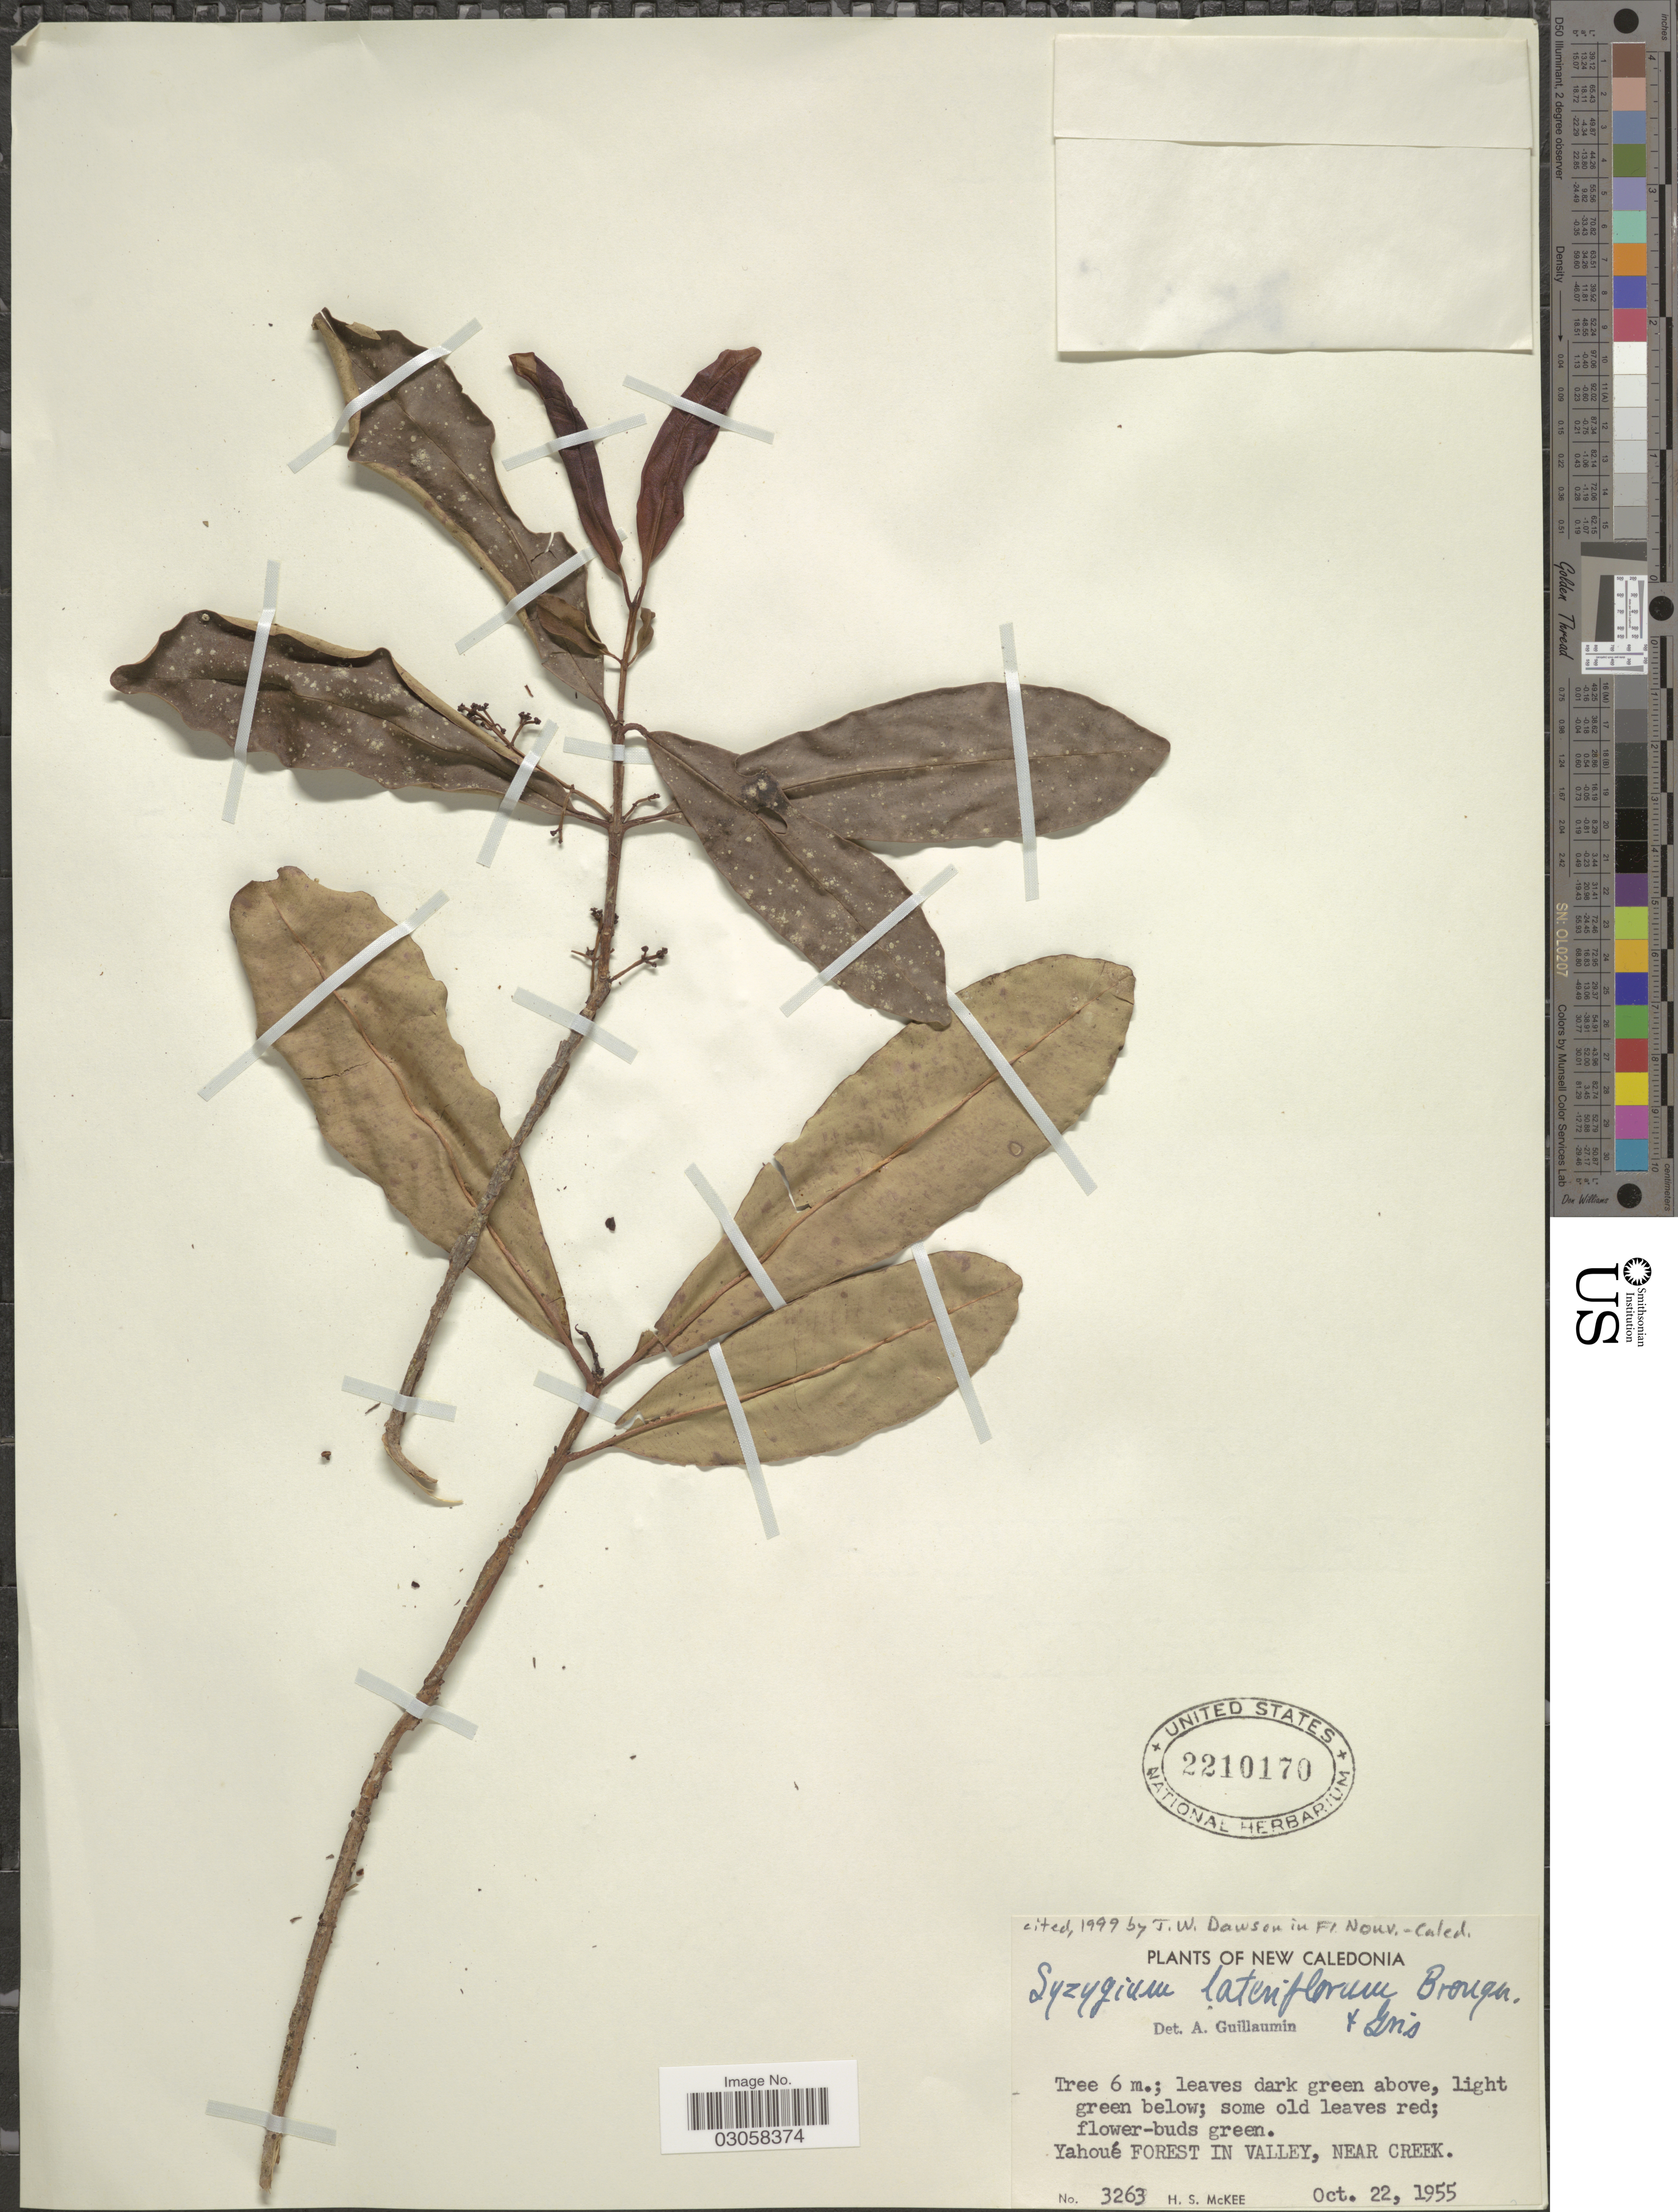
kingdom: Plantae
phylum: Tracheophyta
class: Magnoliopsida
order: Myrtales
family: Myrtaceae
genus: Syzygium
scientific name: Syzygium lateriflorum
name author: Brongn. & Gris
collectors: H. S. McKee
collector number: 3263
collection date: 1955-10-22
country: New Caledonia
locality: Yahoué Forest in Valley, near Creek.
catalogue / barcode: US 2210170